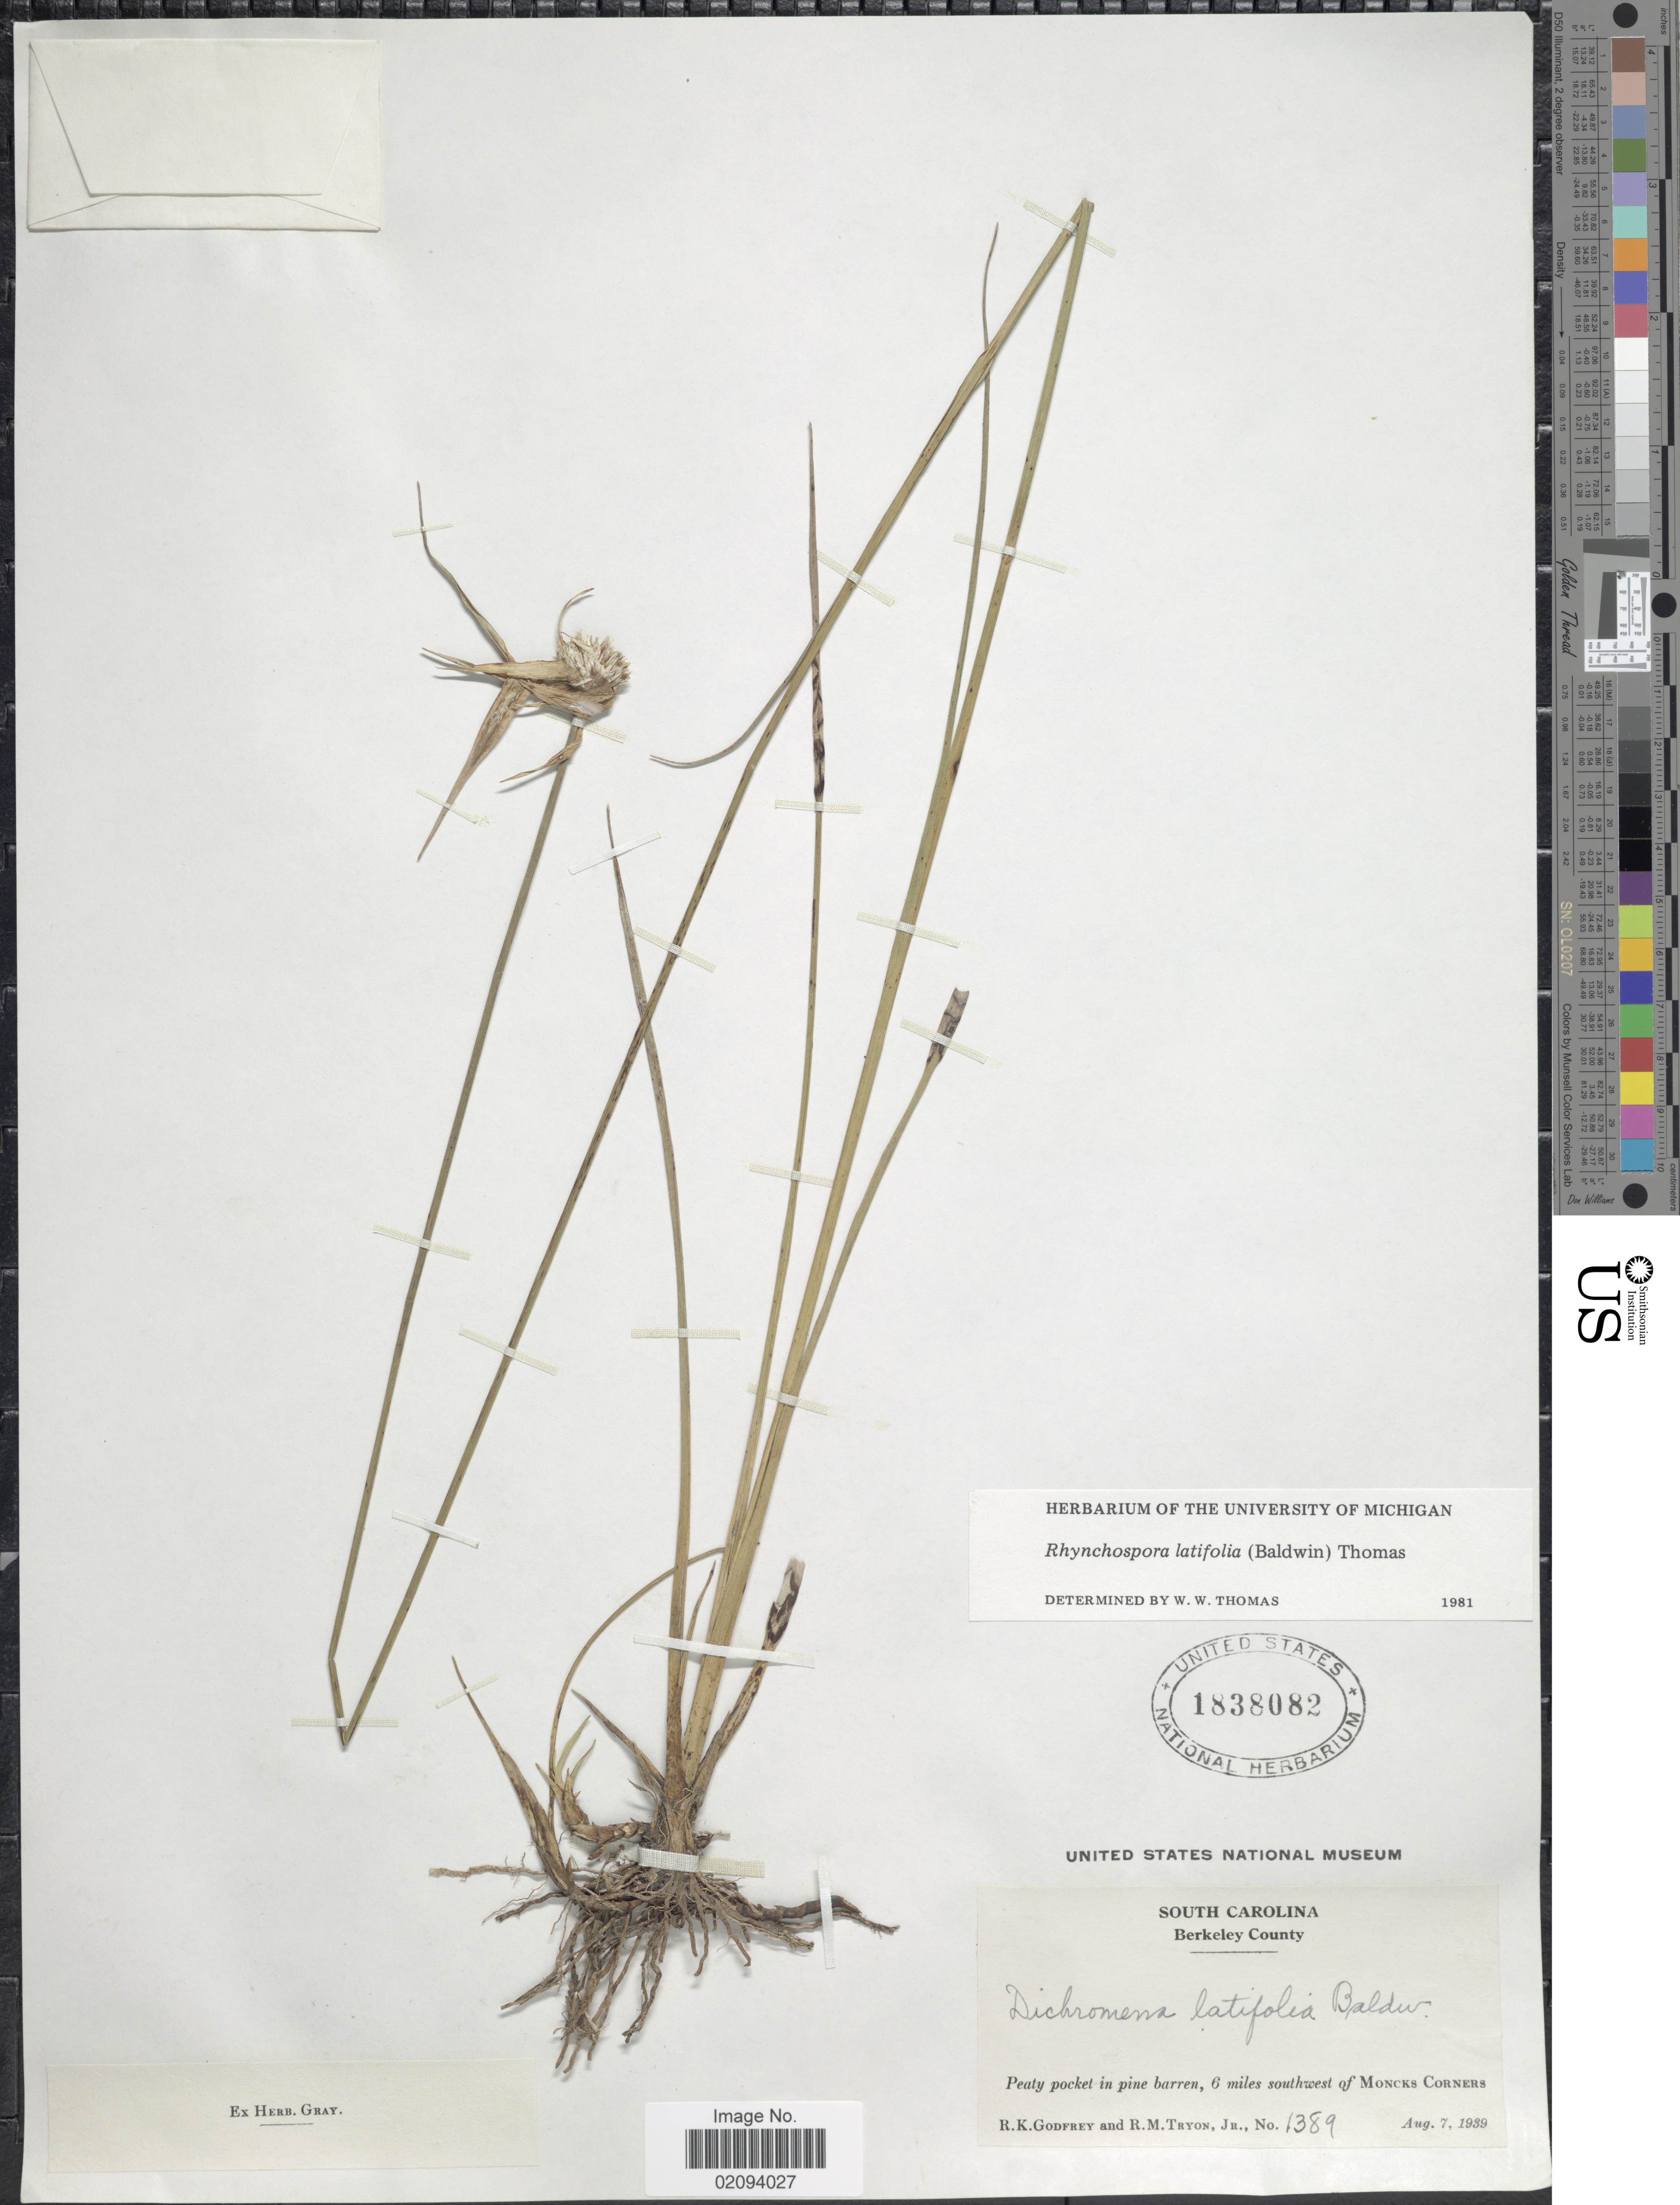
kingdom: Plantae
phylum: Tracheophyta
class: Liliopsida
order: Poales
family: Cyperaceae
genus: Rhynchospora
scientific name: Rhynchospora latifolia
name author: (Baldwin ex Elliott) W.W. Thomas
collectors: R. K. Godfrey & R. M. Tryon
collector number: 1389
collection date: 1939-08-07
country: United States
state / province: South Carolina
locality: Berkeley County. Peaty pocket in pine barren, 6 miles southwest of Moncks Corners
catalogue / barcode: US 1838082